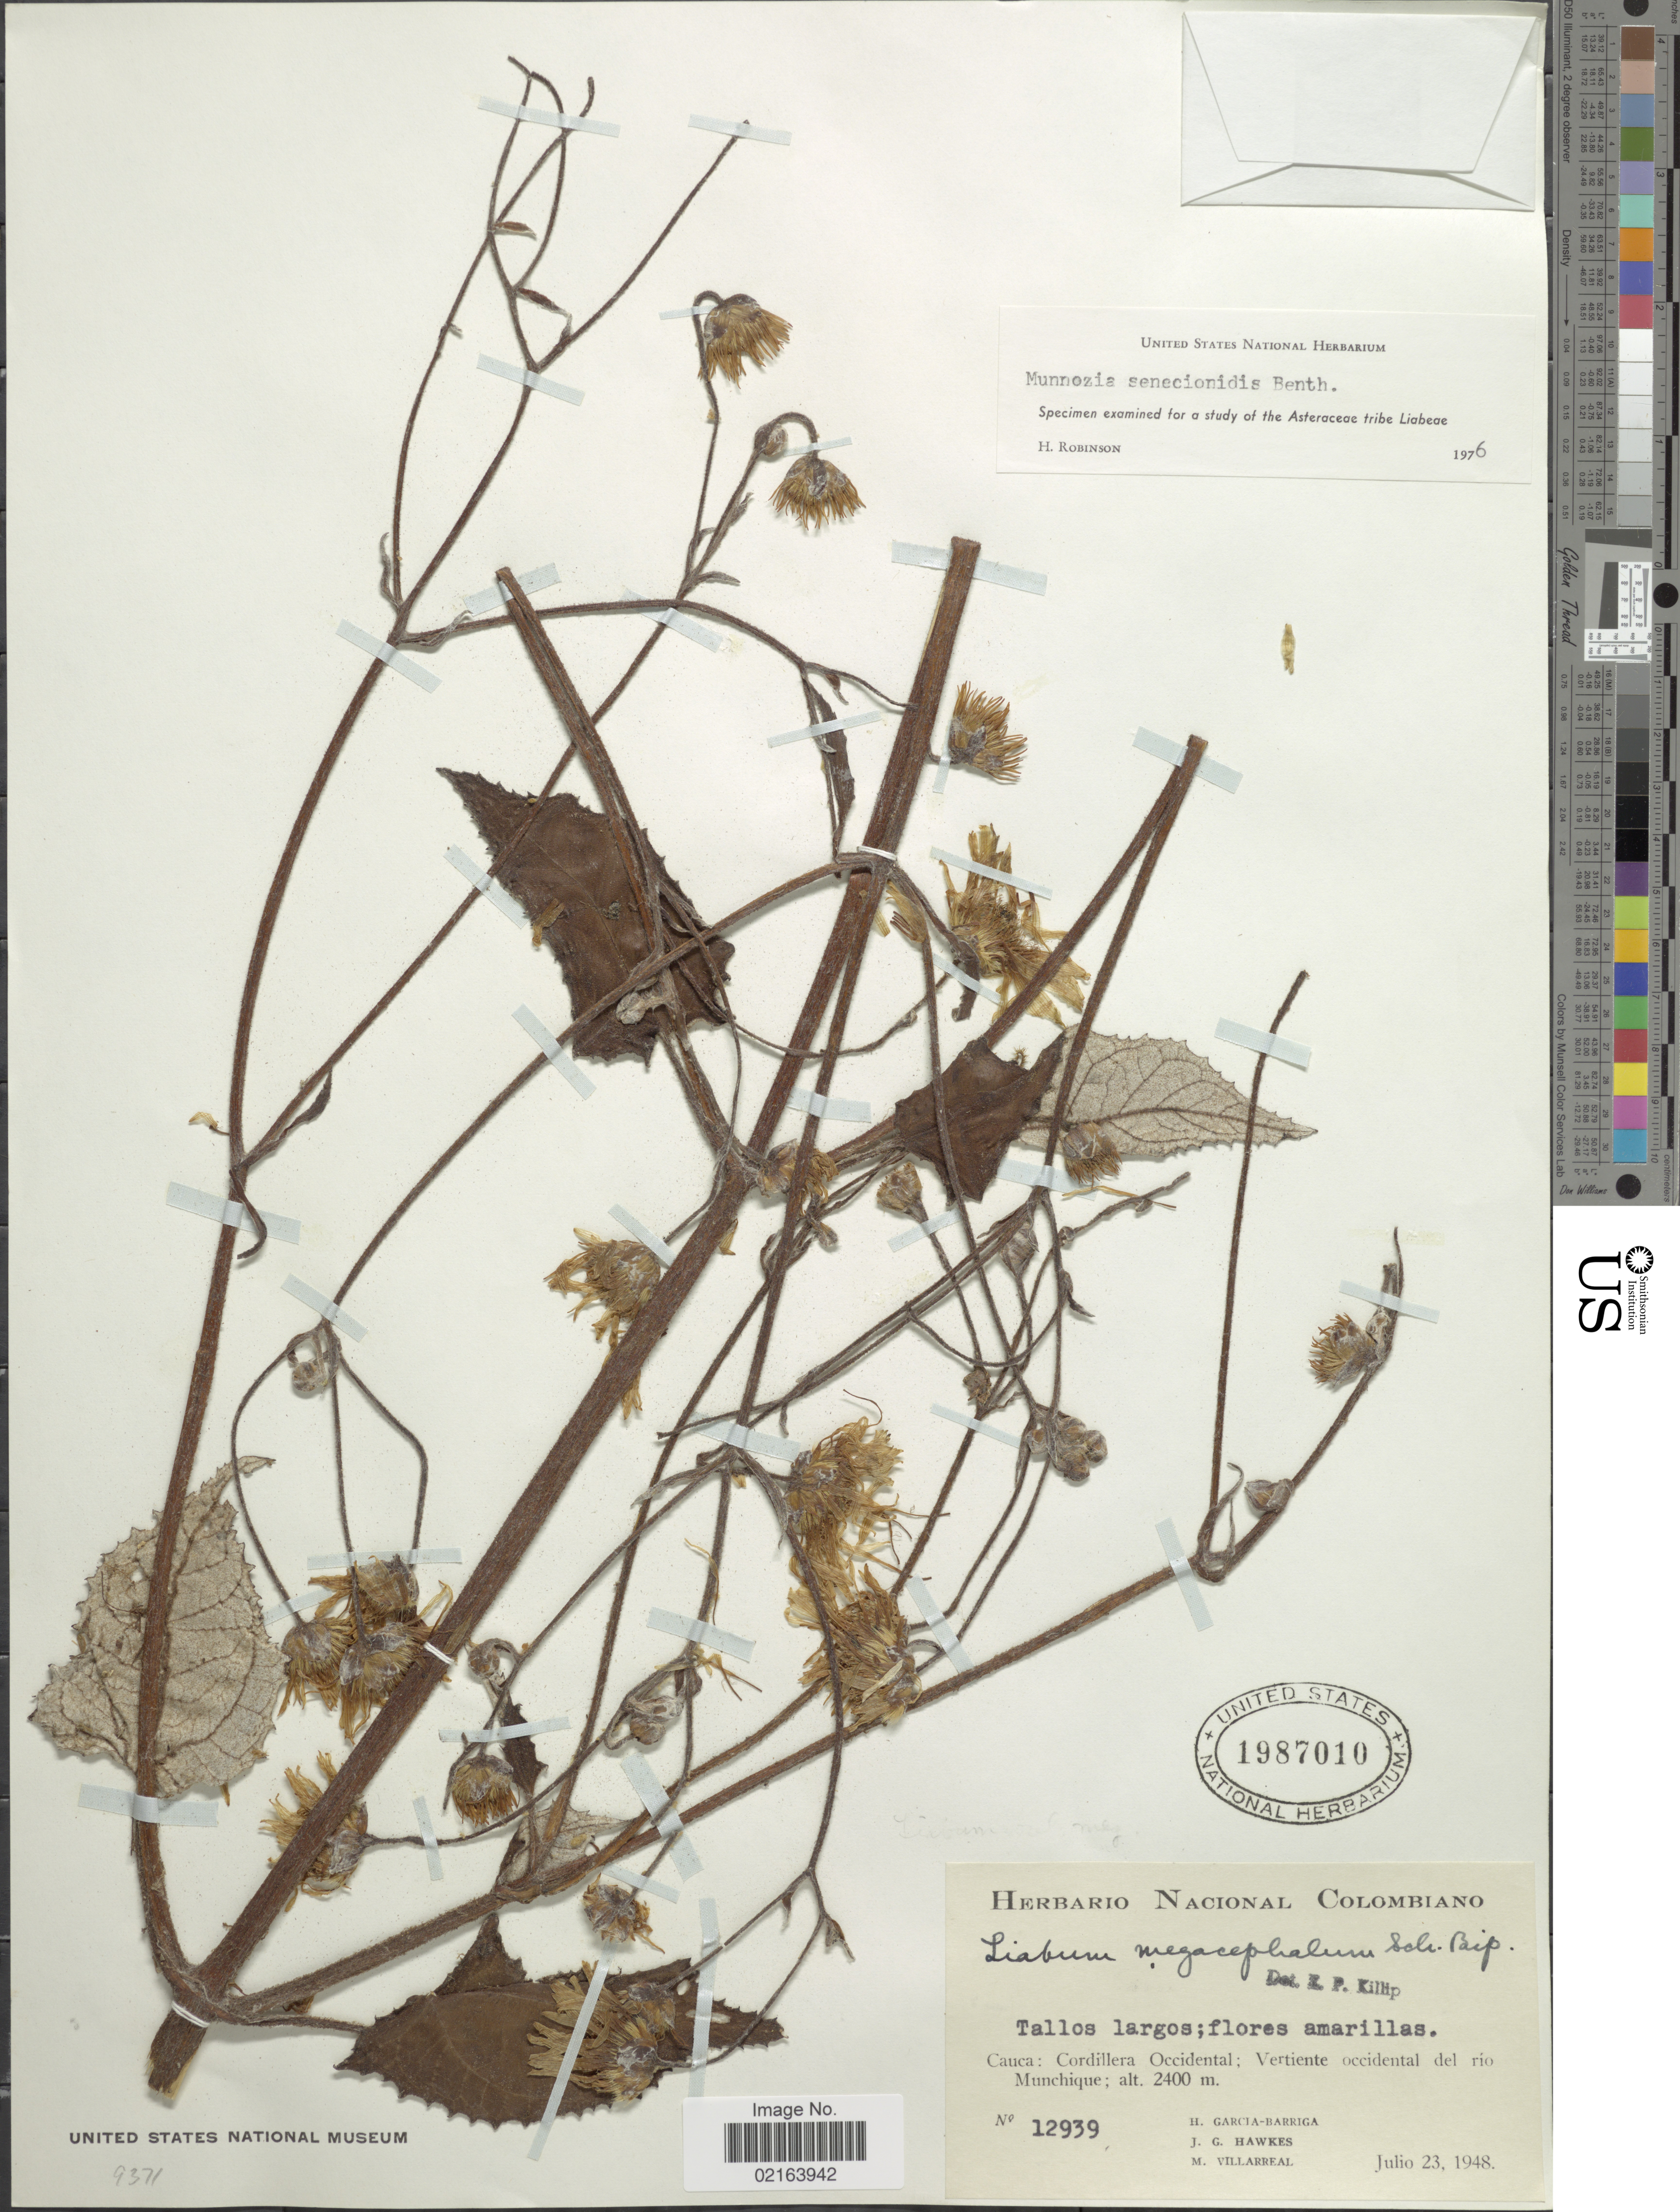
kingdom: Plantae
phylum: Tracheophyta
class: Magnoliopsida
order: Asterales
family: Asteraceae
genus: Munnozia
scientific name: Munnozia senecionidis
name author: Benth.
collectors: H. García Barriga, J. Hawkes & M. Villarreal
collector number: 12939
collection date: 1948-07-23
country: Colombia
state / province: Cauca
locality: Cauca: Cordillera Occidental, Vertiente occidental del rio Munchique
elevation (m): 2400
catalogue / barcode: US 1987010